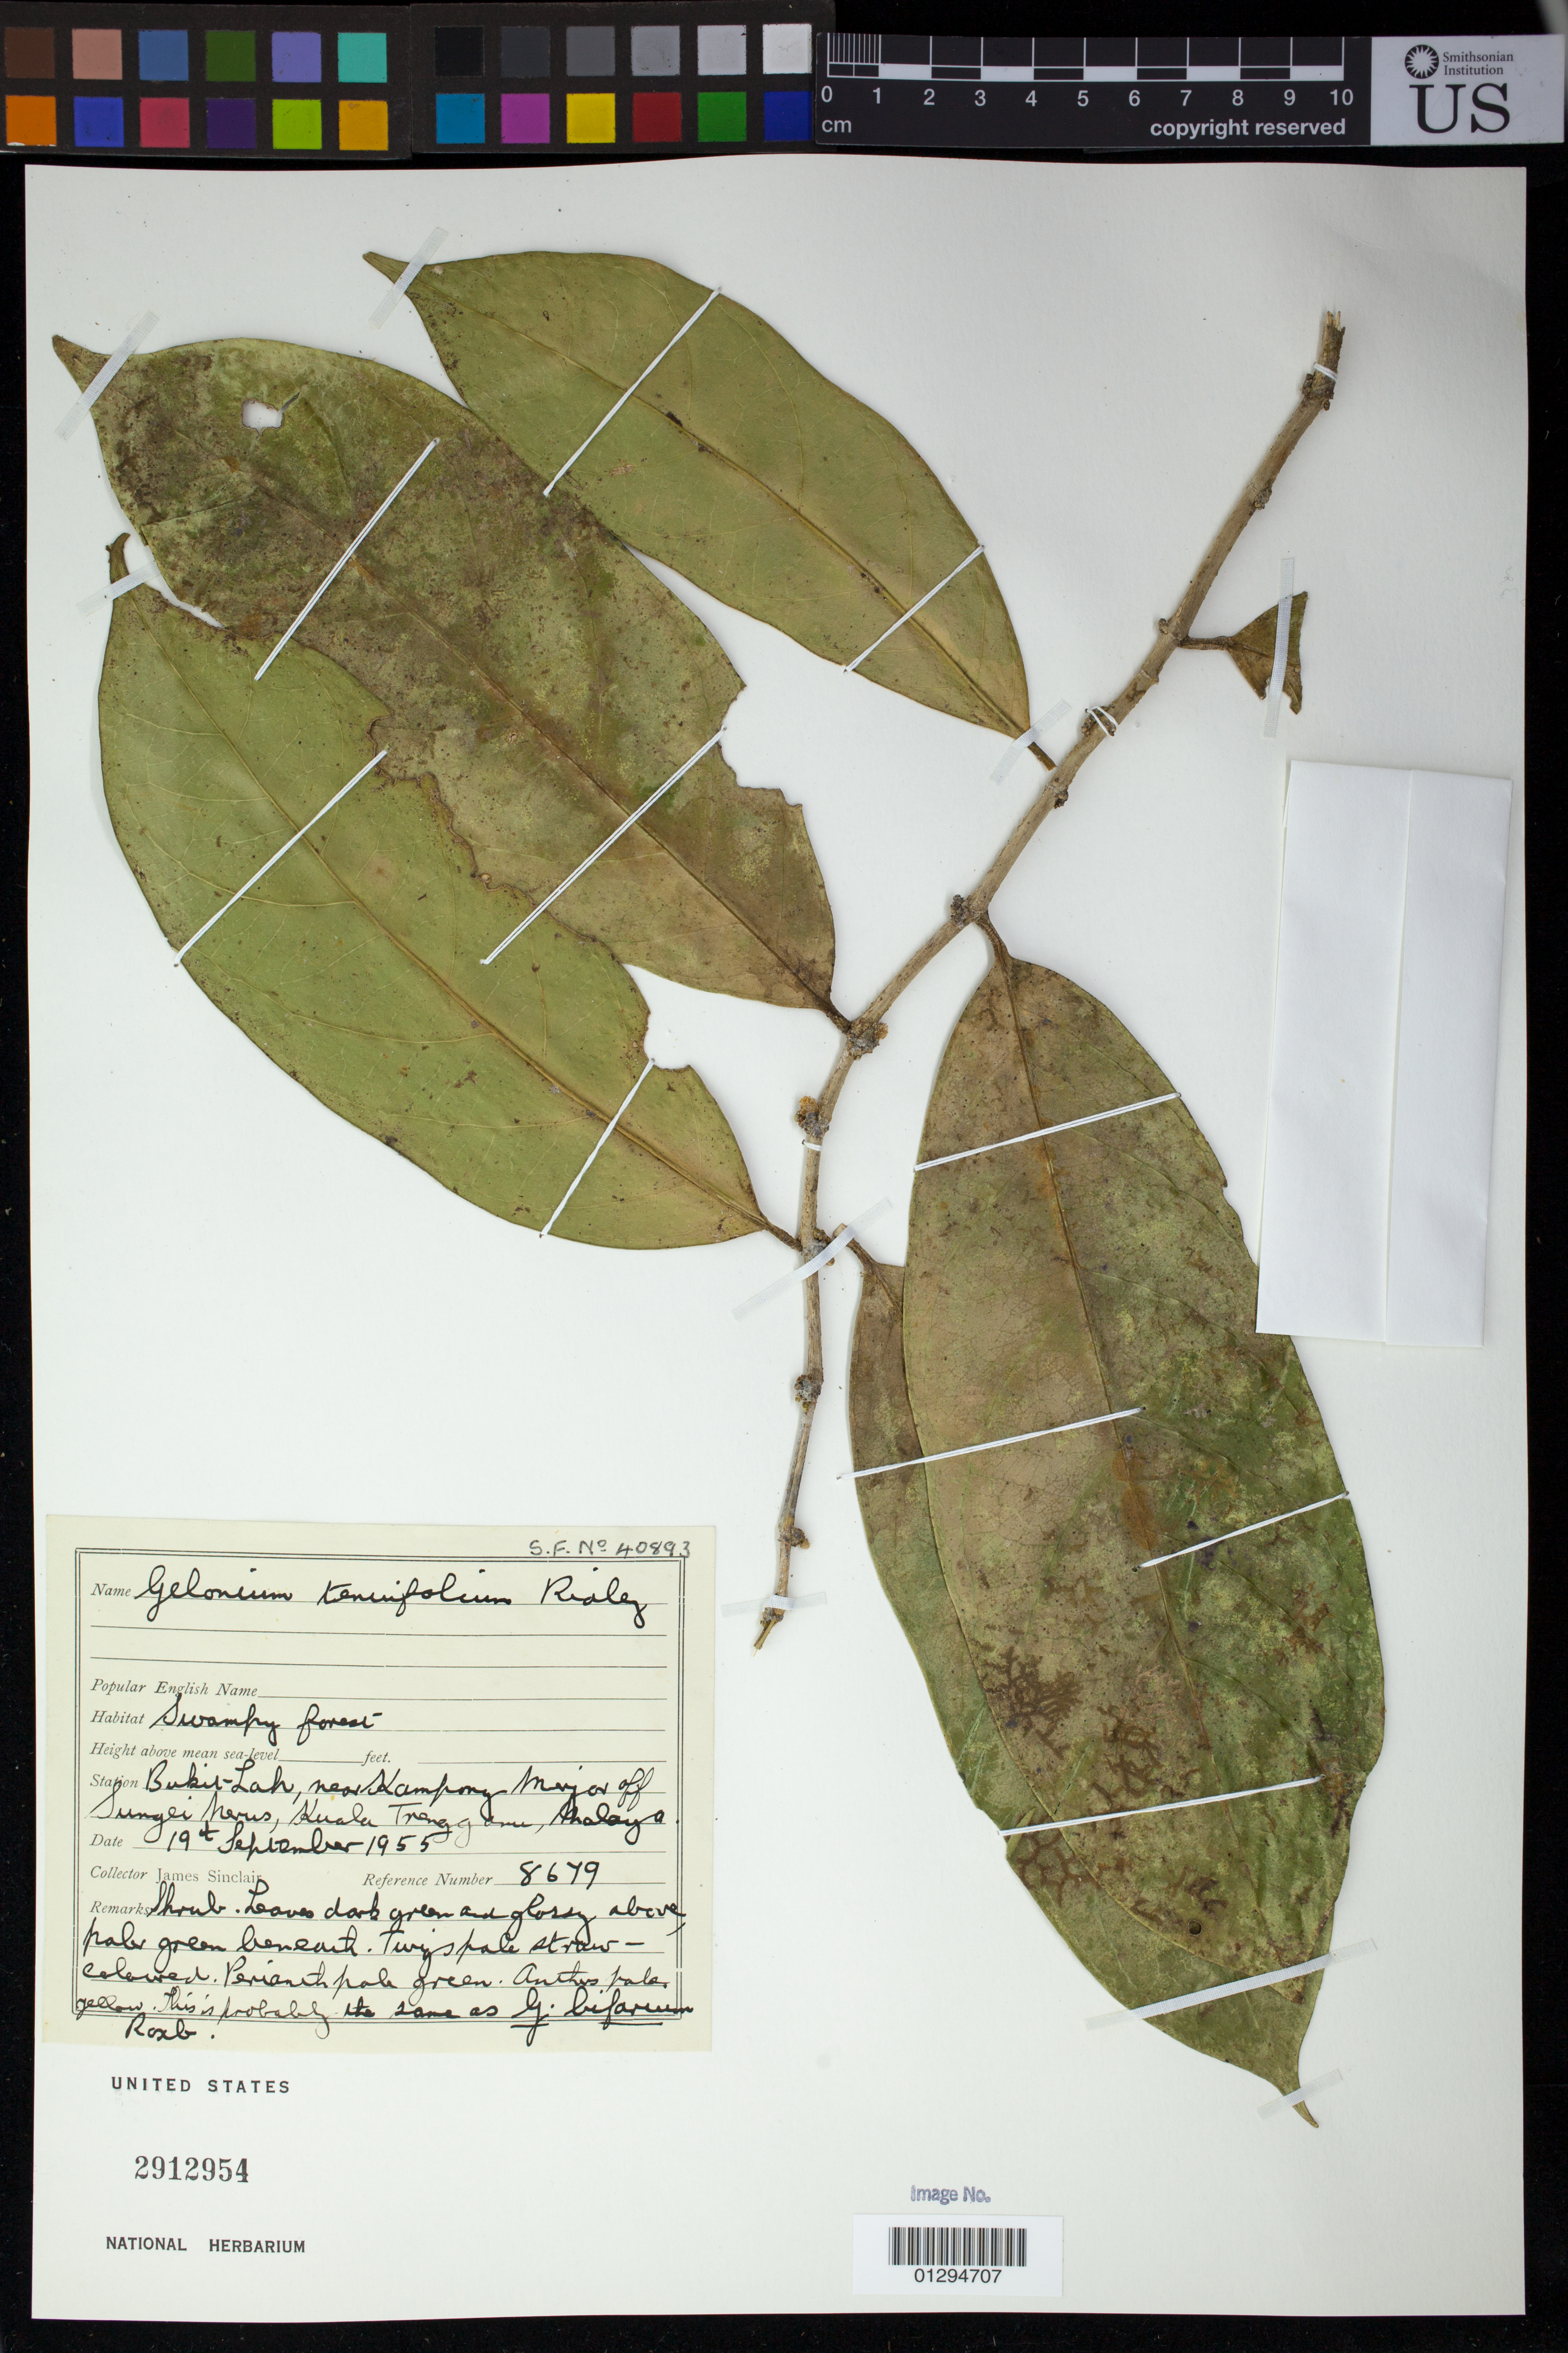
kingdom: Plantae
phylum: Tracheophyta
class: Magnoliopsida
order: Malpighiales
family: Euphorbiaceae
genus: Gelonium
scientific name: Gelonium tenuifolium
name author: Ridl.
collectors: J. Sinclair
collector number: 8679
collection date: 1955-09-19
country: Malaysia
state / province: Terengganu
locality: Bukit-Lah, near Kampong Major off Sungei Neris, Kuala Trengganu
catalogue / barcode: US 2912954